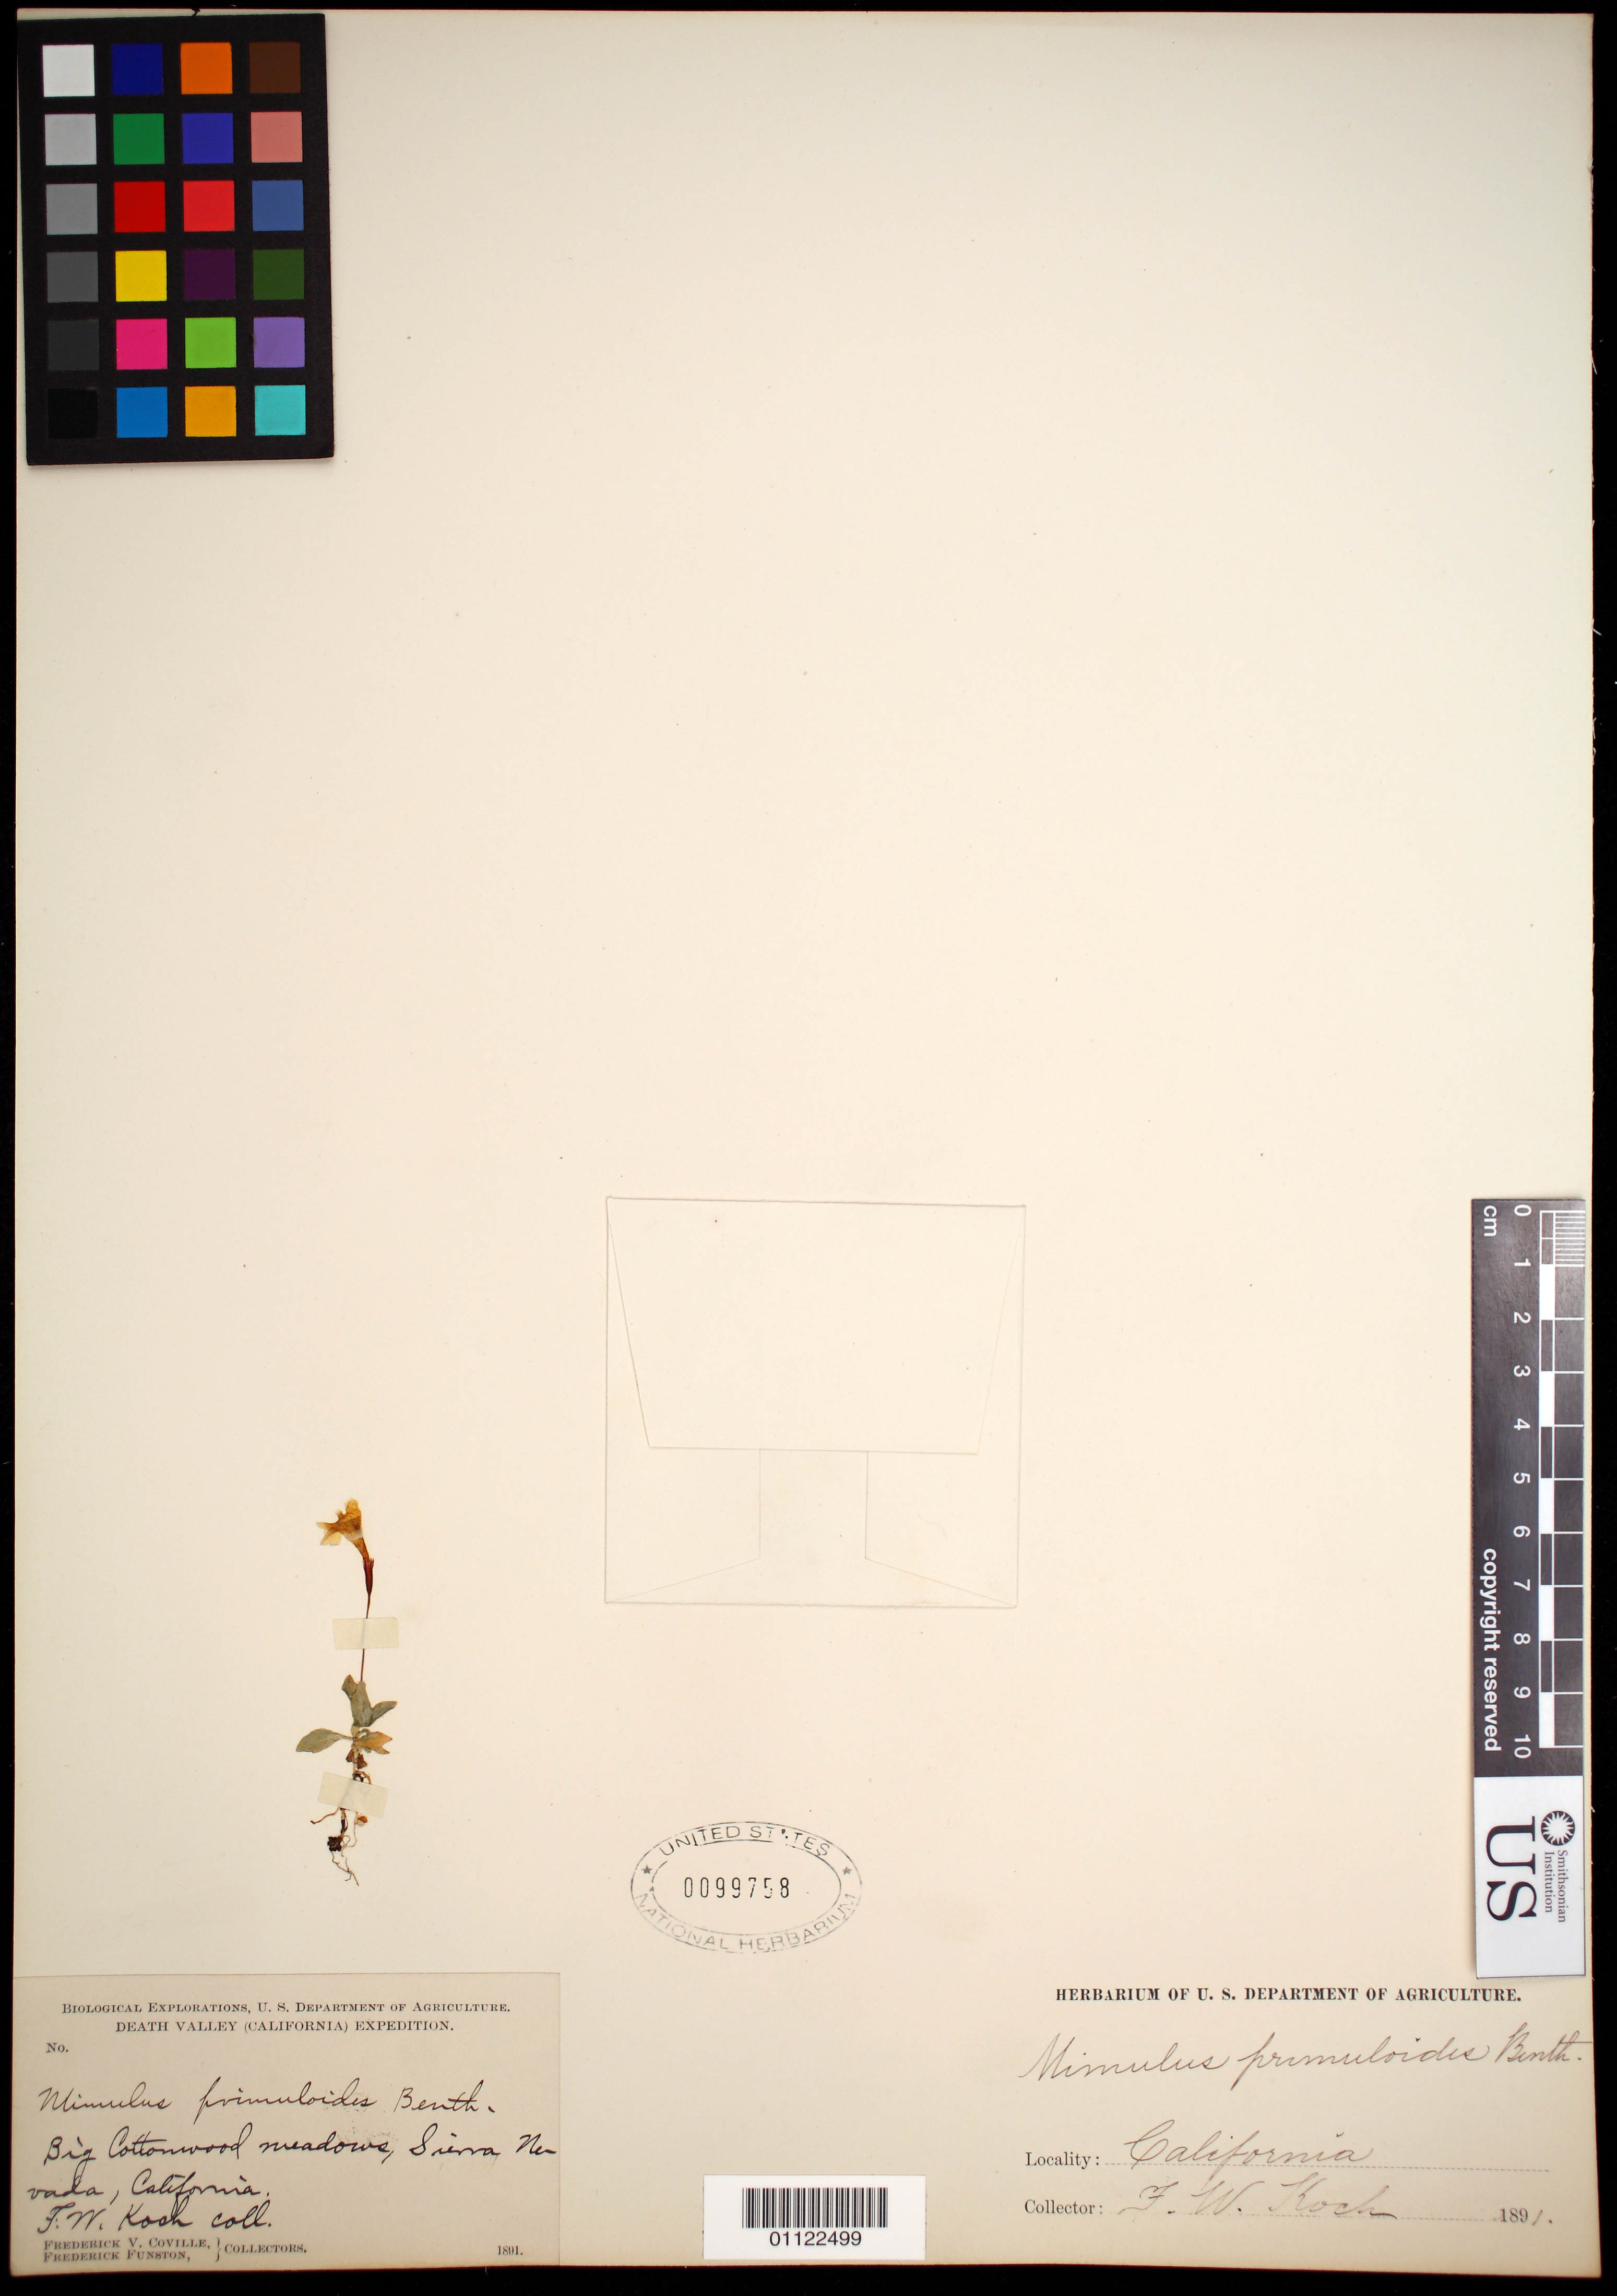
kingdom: Plantae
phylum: Tracheophyta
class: Magnoliopsida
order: Lamiales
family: Phrymaceae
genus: Mimulus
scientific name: Mimulus primuloides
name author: Benth.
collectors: F. W. Koch, F. V. Coville & F. Funston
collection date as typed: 1891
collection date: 1891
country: United States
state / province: California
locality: Big Cottonwood meadows, Sierra Nevada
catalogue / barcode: US 99758